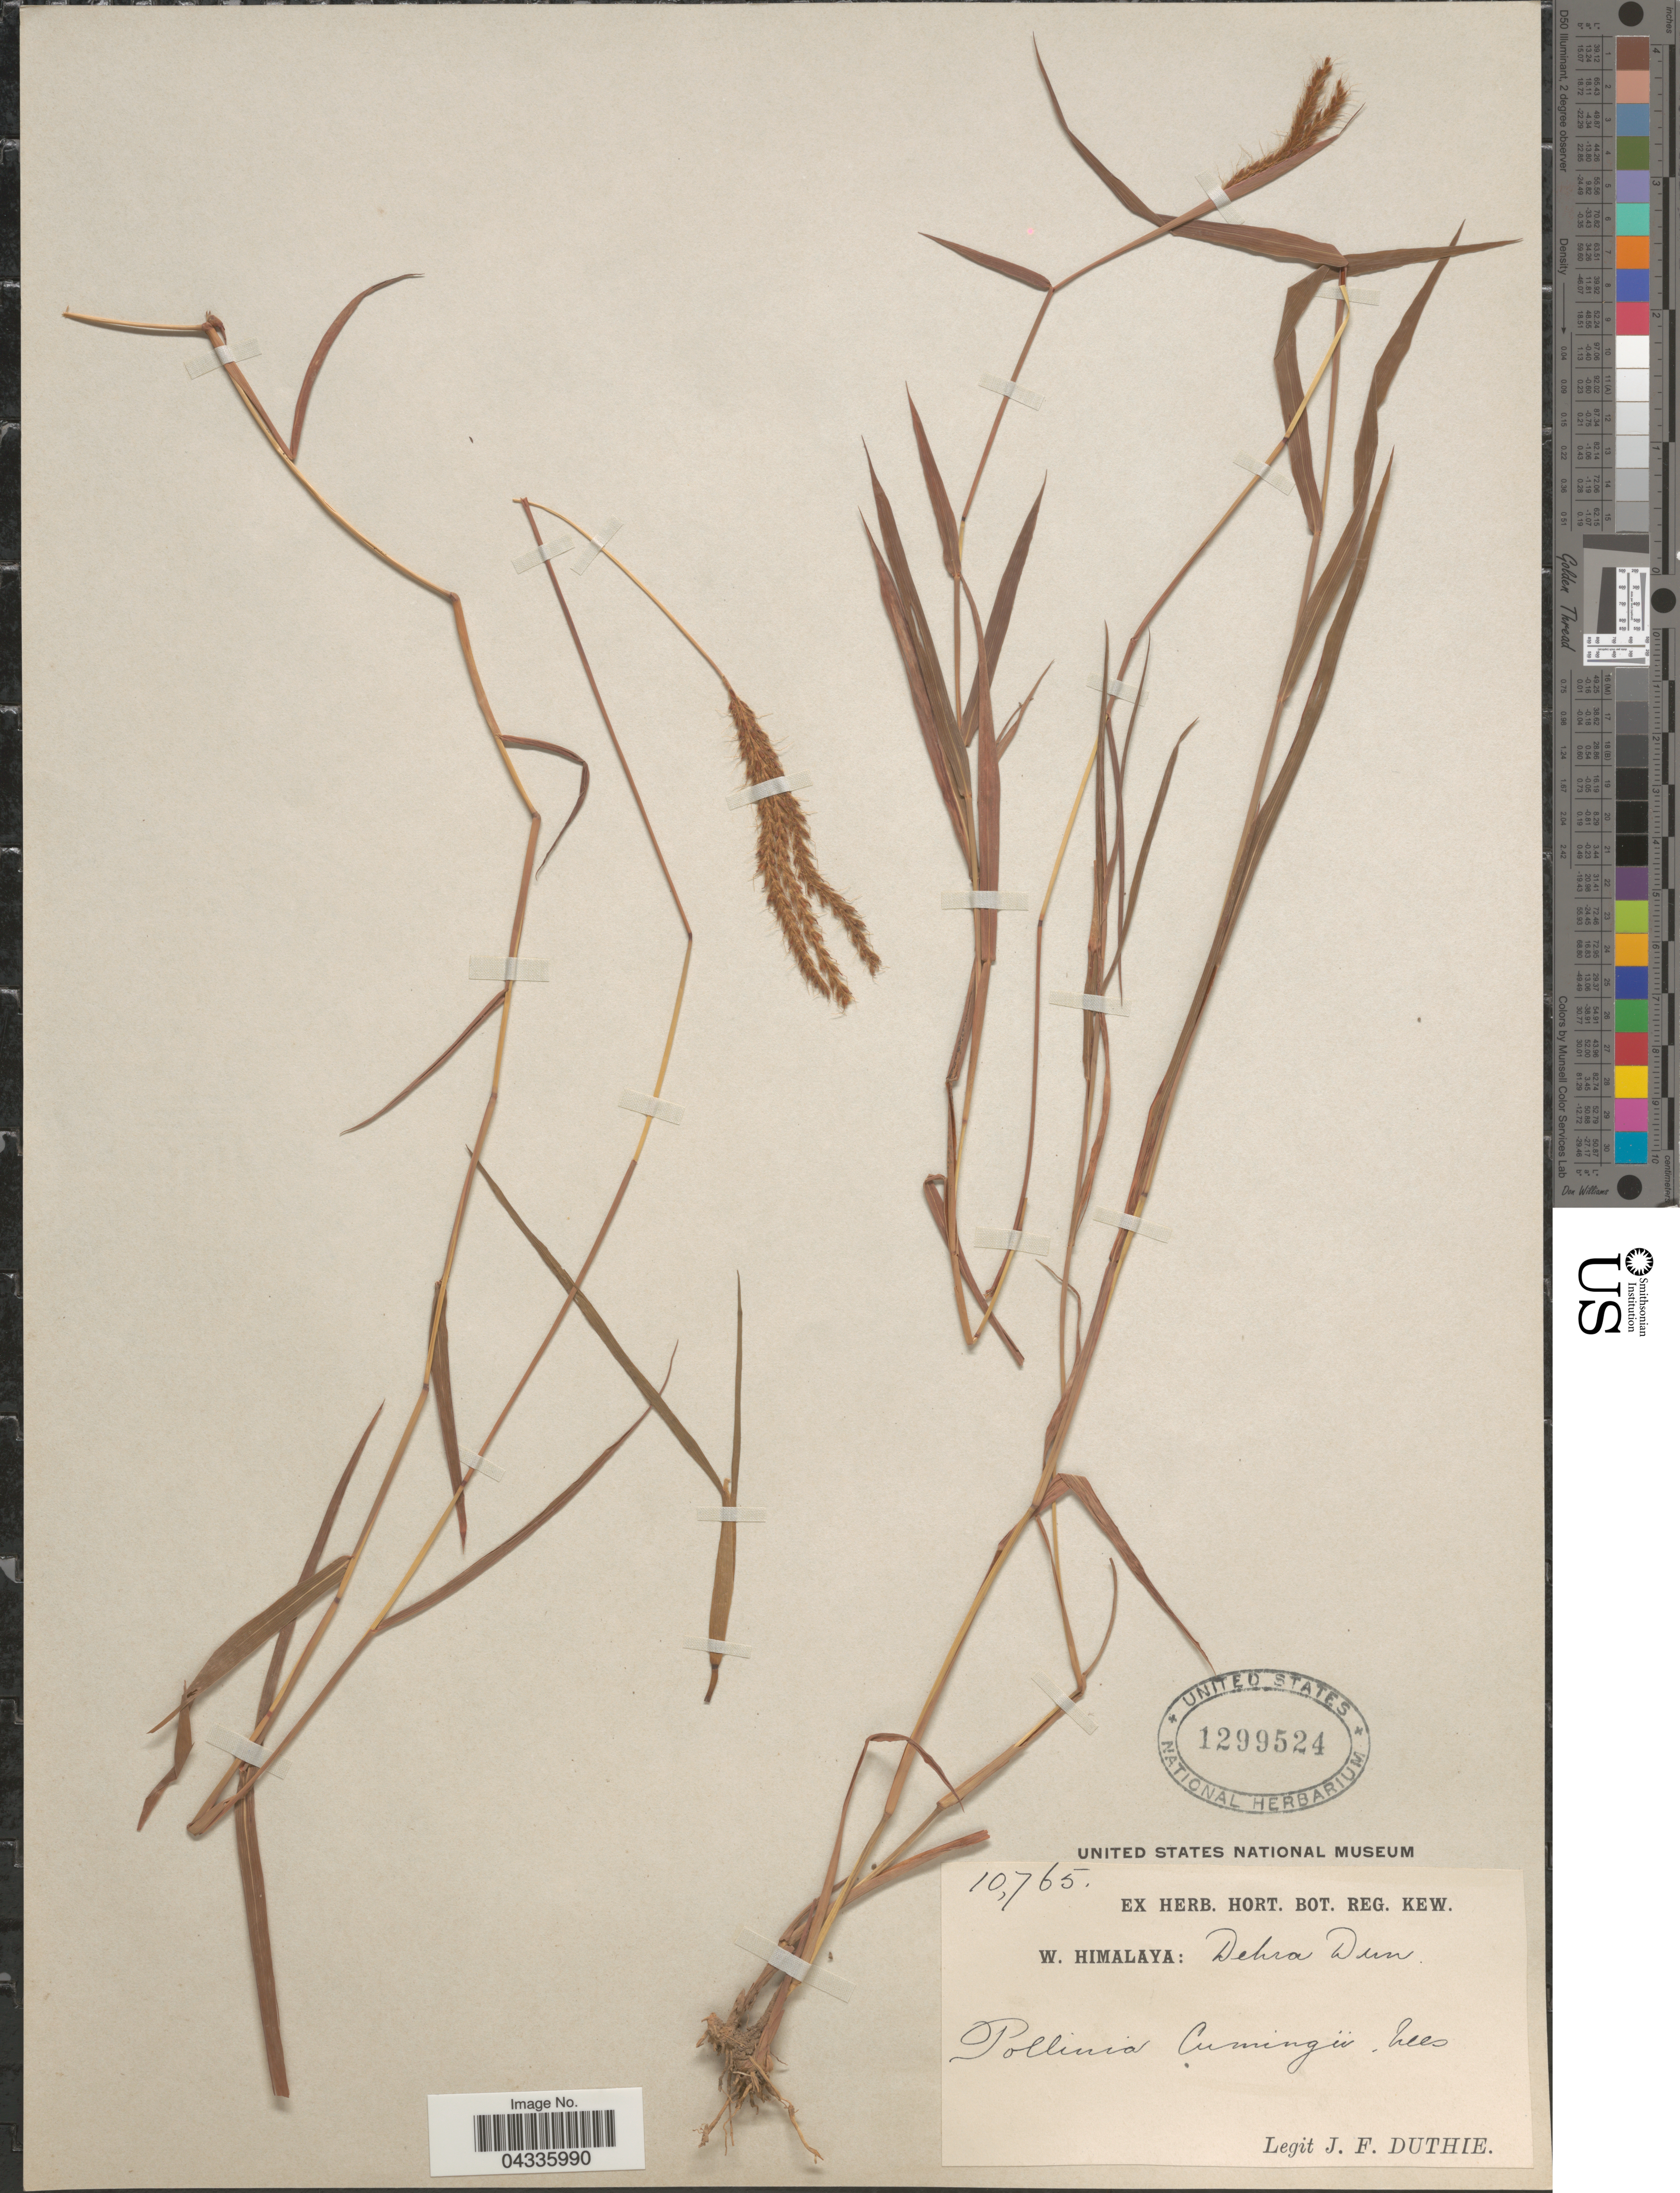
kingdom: Plantae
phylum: Tracheophyta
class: Liliopsida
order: Poales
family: Poaceae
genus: Eulalia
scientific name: Eulalia leschenaultiana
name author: (Decne.) Ohwi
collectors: J. F. Duthie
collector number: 10765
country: India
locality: W. Himalaya: Dehra Dun.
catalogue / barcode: US 1299524